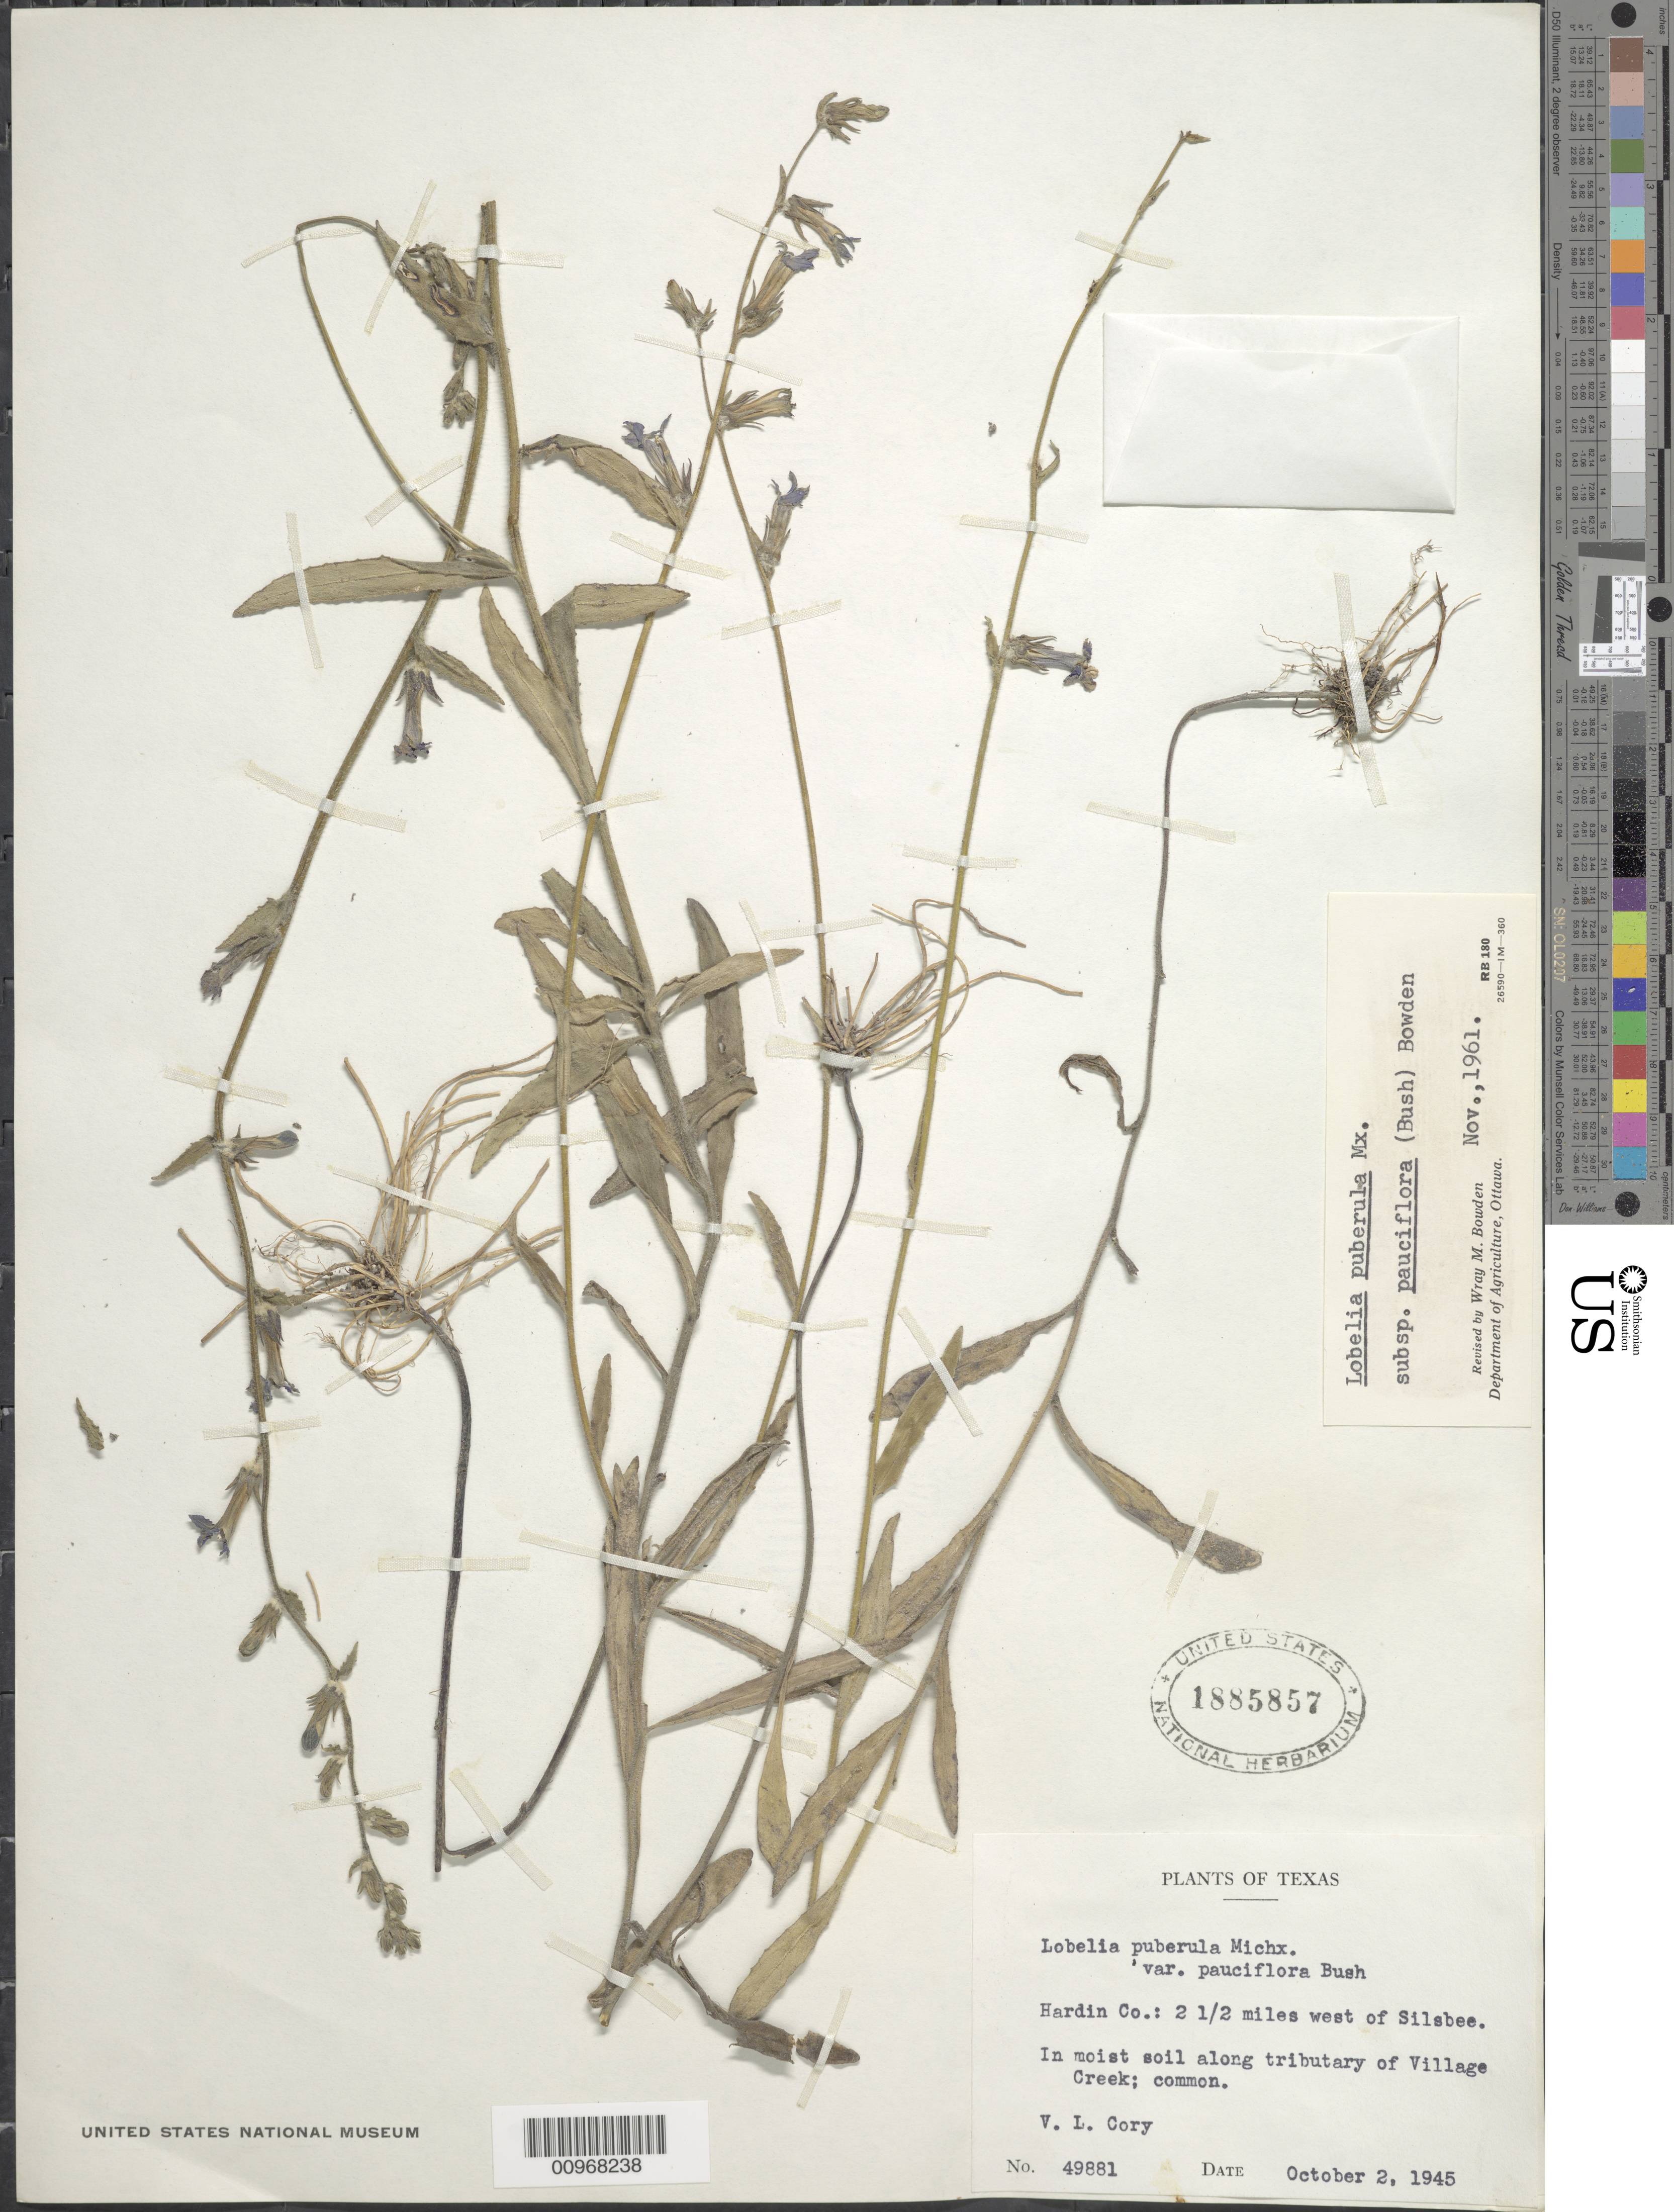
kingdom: Plantae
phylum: Tracheophyta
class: Magnoliopsida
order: Asterales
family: Campanulaceae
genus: Lobelia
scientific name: Lobelia puberula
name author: Michx.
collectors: V. Cory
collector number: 49881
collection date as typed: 02 Oct 1945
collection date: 1945-10-02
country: United States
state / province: Texas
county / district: Hardin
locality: Village Creek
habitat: in moist soil along tributary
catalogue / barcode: US 1885857